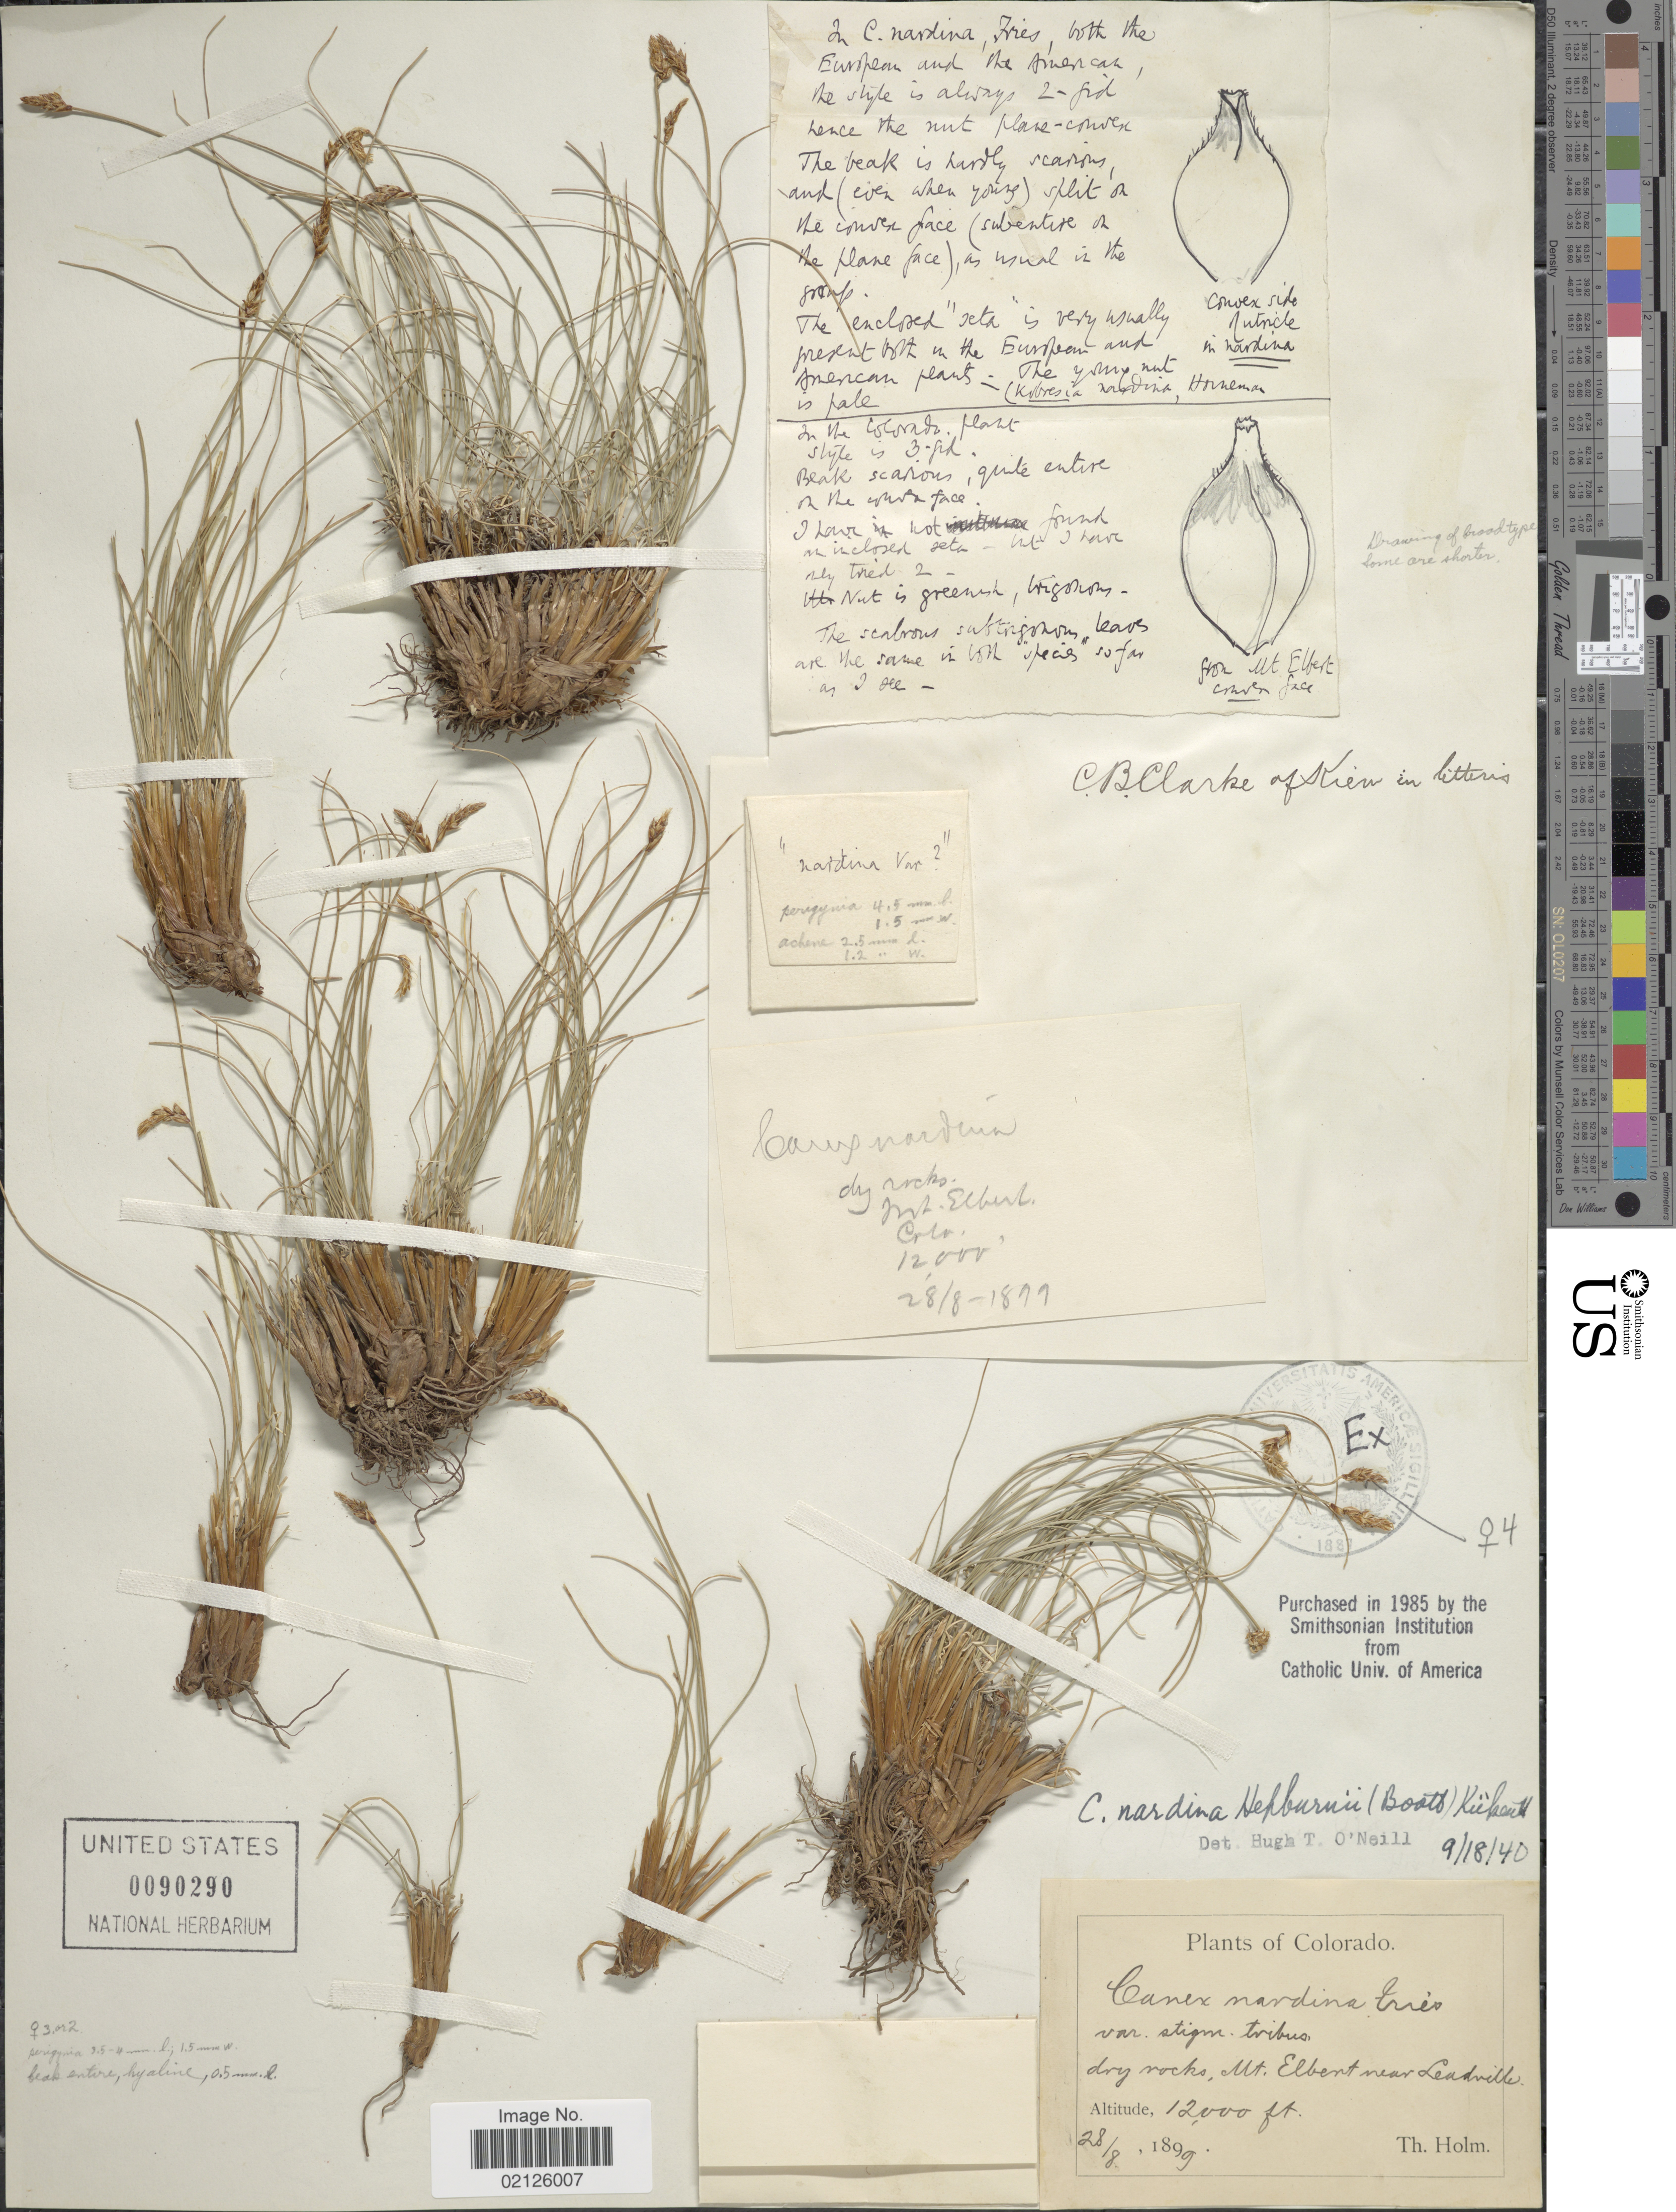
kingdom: Plantae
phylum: Tracheophyta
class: Liliopsida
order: Poales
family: Cyperaceae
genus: Carex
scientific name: Carex nardina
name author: (Hornem.) Fr.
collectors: T. Holm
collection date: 1899-08-28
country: United States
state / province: Colorado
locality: Dry rocks, Mt Elbert near Leadville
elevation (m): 3658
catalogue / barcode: US 90290